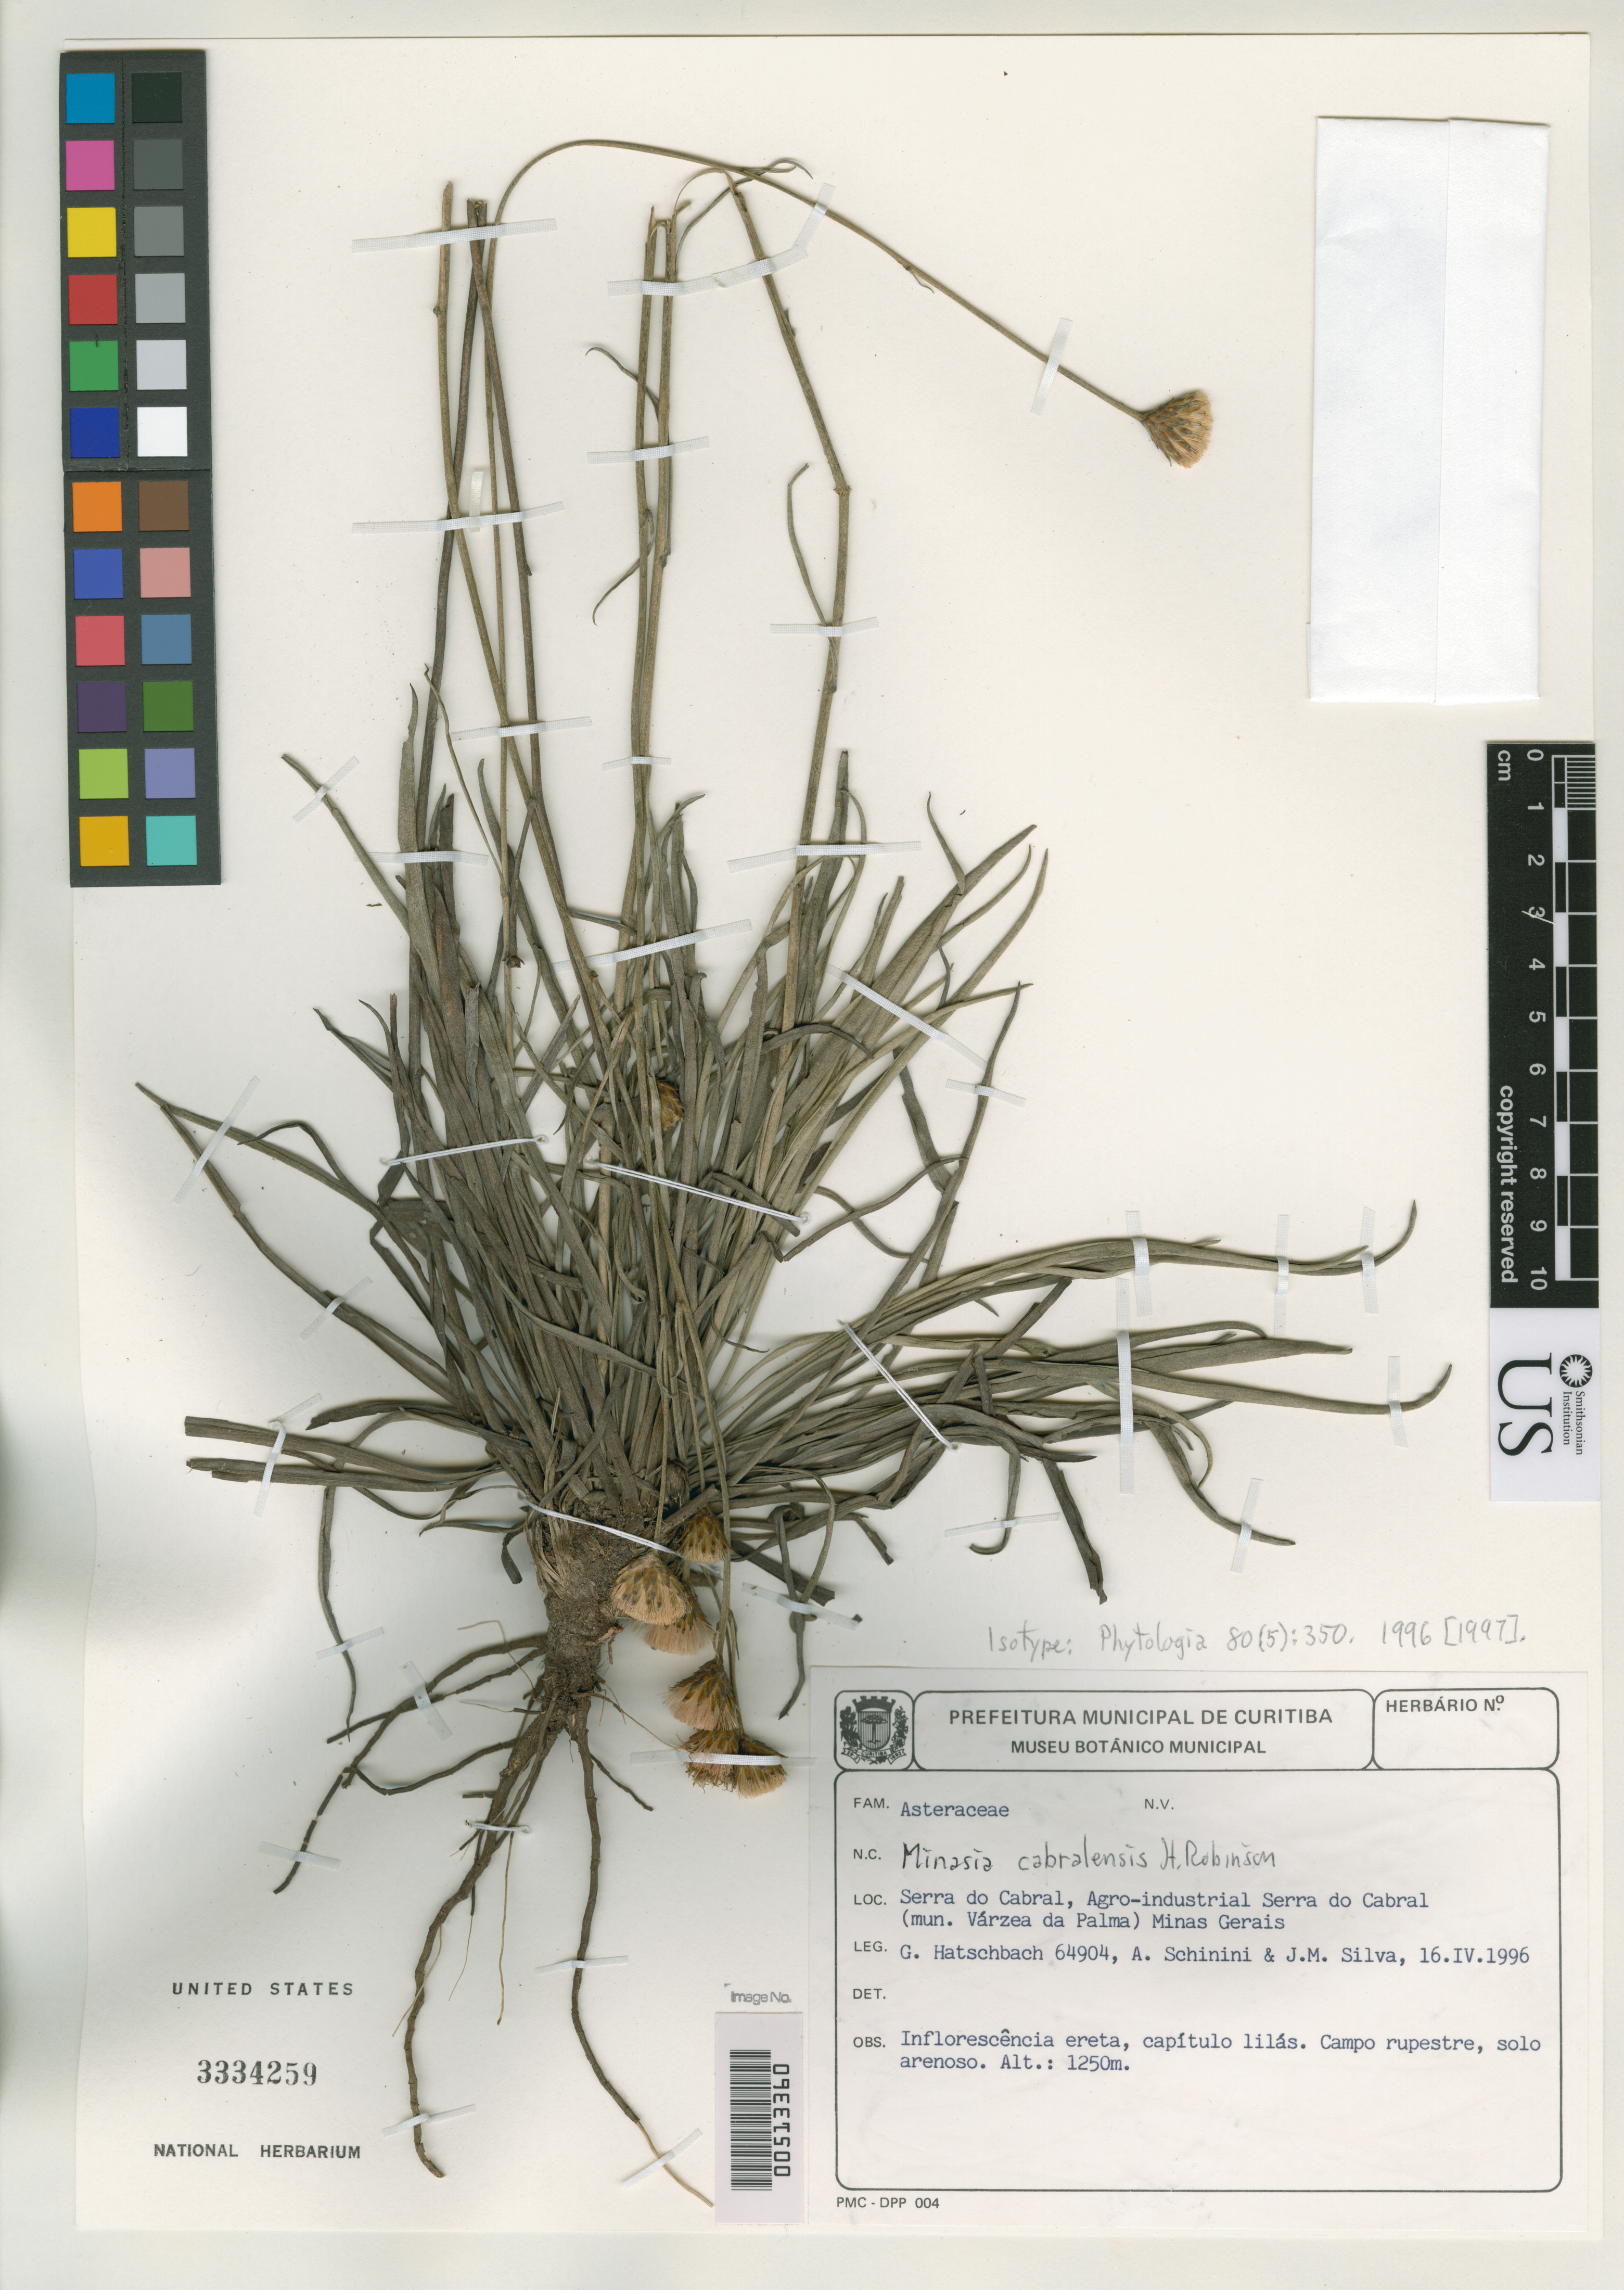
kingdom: Plantae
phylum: Tracheophyta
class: Magnoliopsida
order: Asterales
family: Asteraceae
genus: Minasia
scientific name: Minasia cabralensis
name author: H. Rob.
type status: Isotype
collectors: G. Hatschbach, A. Schinini & J. M. Silva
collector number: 64904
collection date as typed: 16 Apr 1996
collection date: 1996-04-16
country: Brazil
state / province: Minas Gerais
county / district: Varzea da Palma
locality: Serra do Cabral, agro-industrial serra do Cabral.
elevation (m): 1250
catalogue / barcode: US 3334259